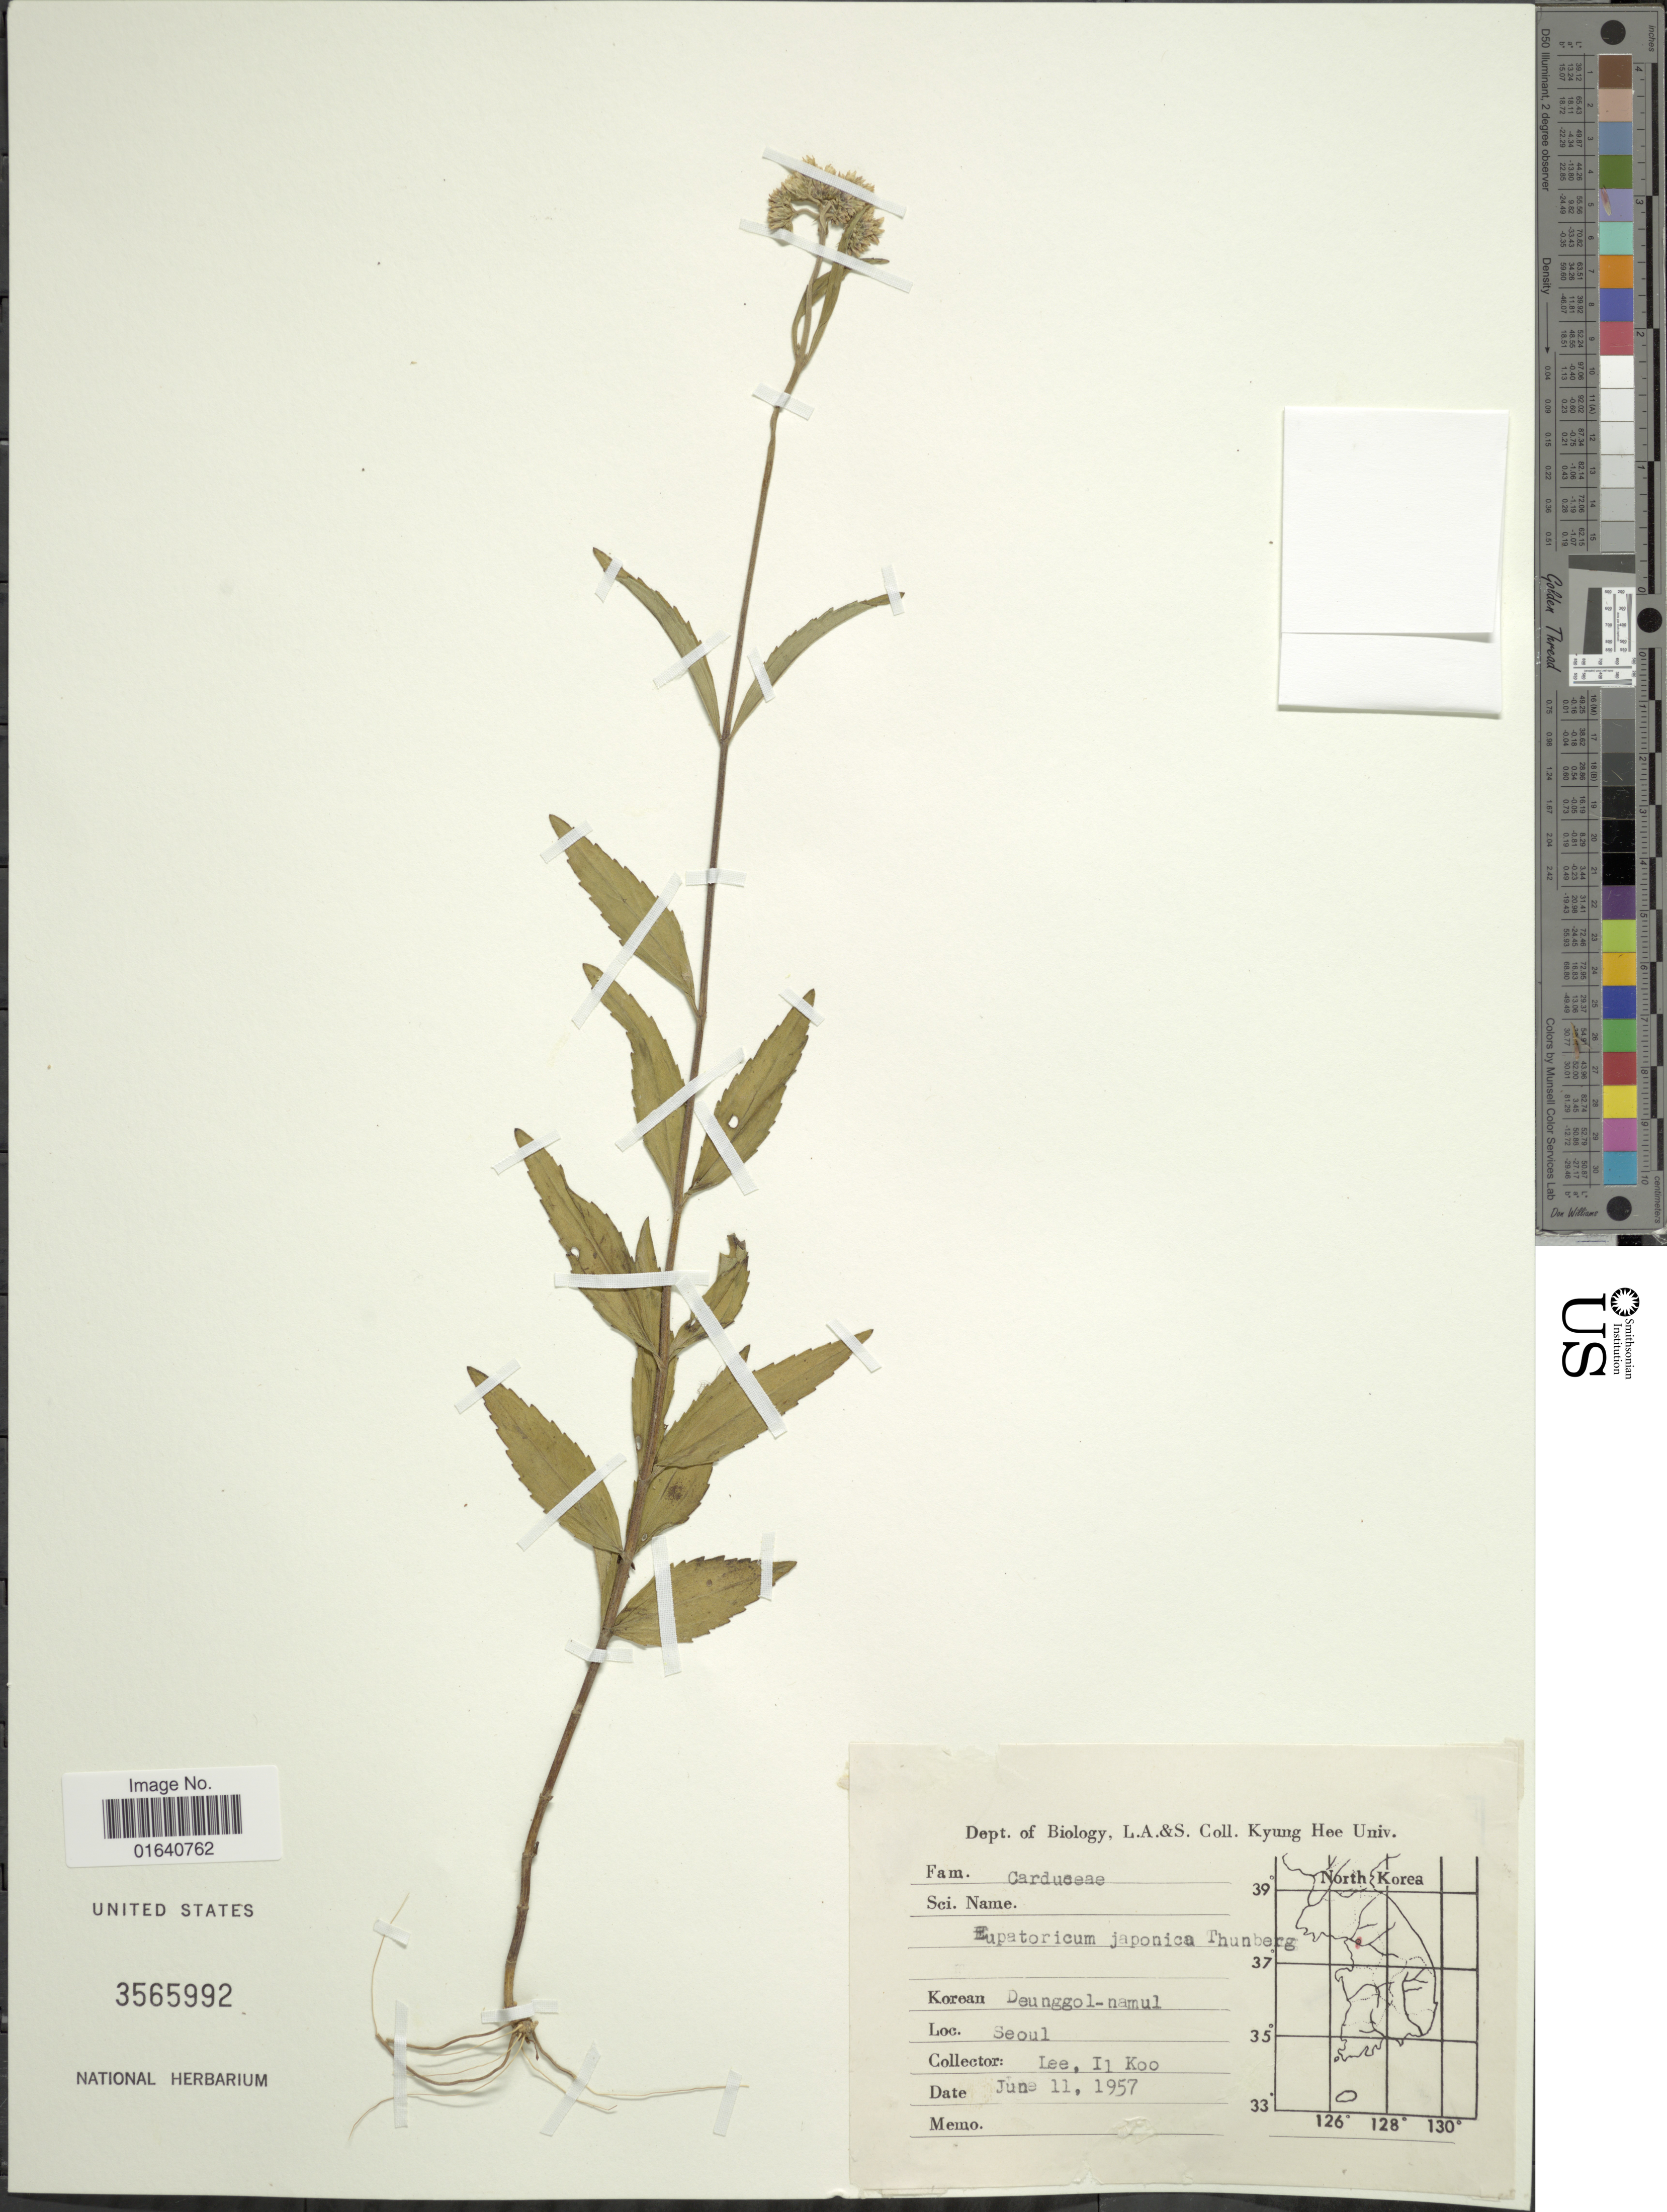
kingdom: Plantae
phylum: Tracheophyta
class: Magnoliopsida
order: Asterales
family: Asteraceae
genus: Eupatorium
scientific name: Eupatorium japonicum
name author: Thunb.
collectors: Il-Ko Lee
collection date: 1957-06-11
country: North Korea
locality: Korean Dwungol-namul, Seoul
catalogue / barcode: US 3565992